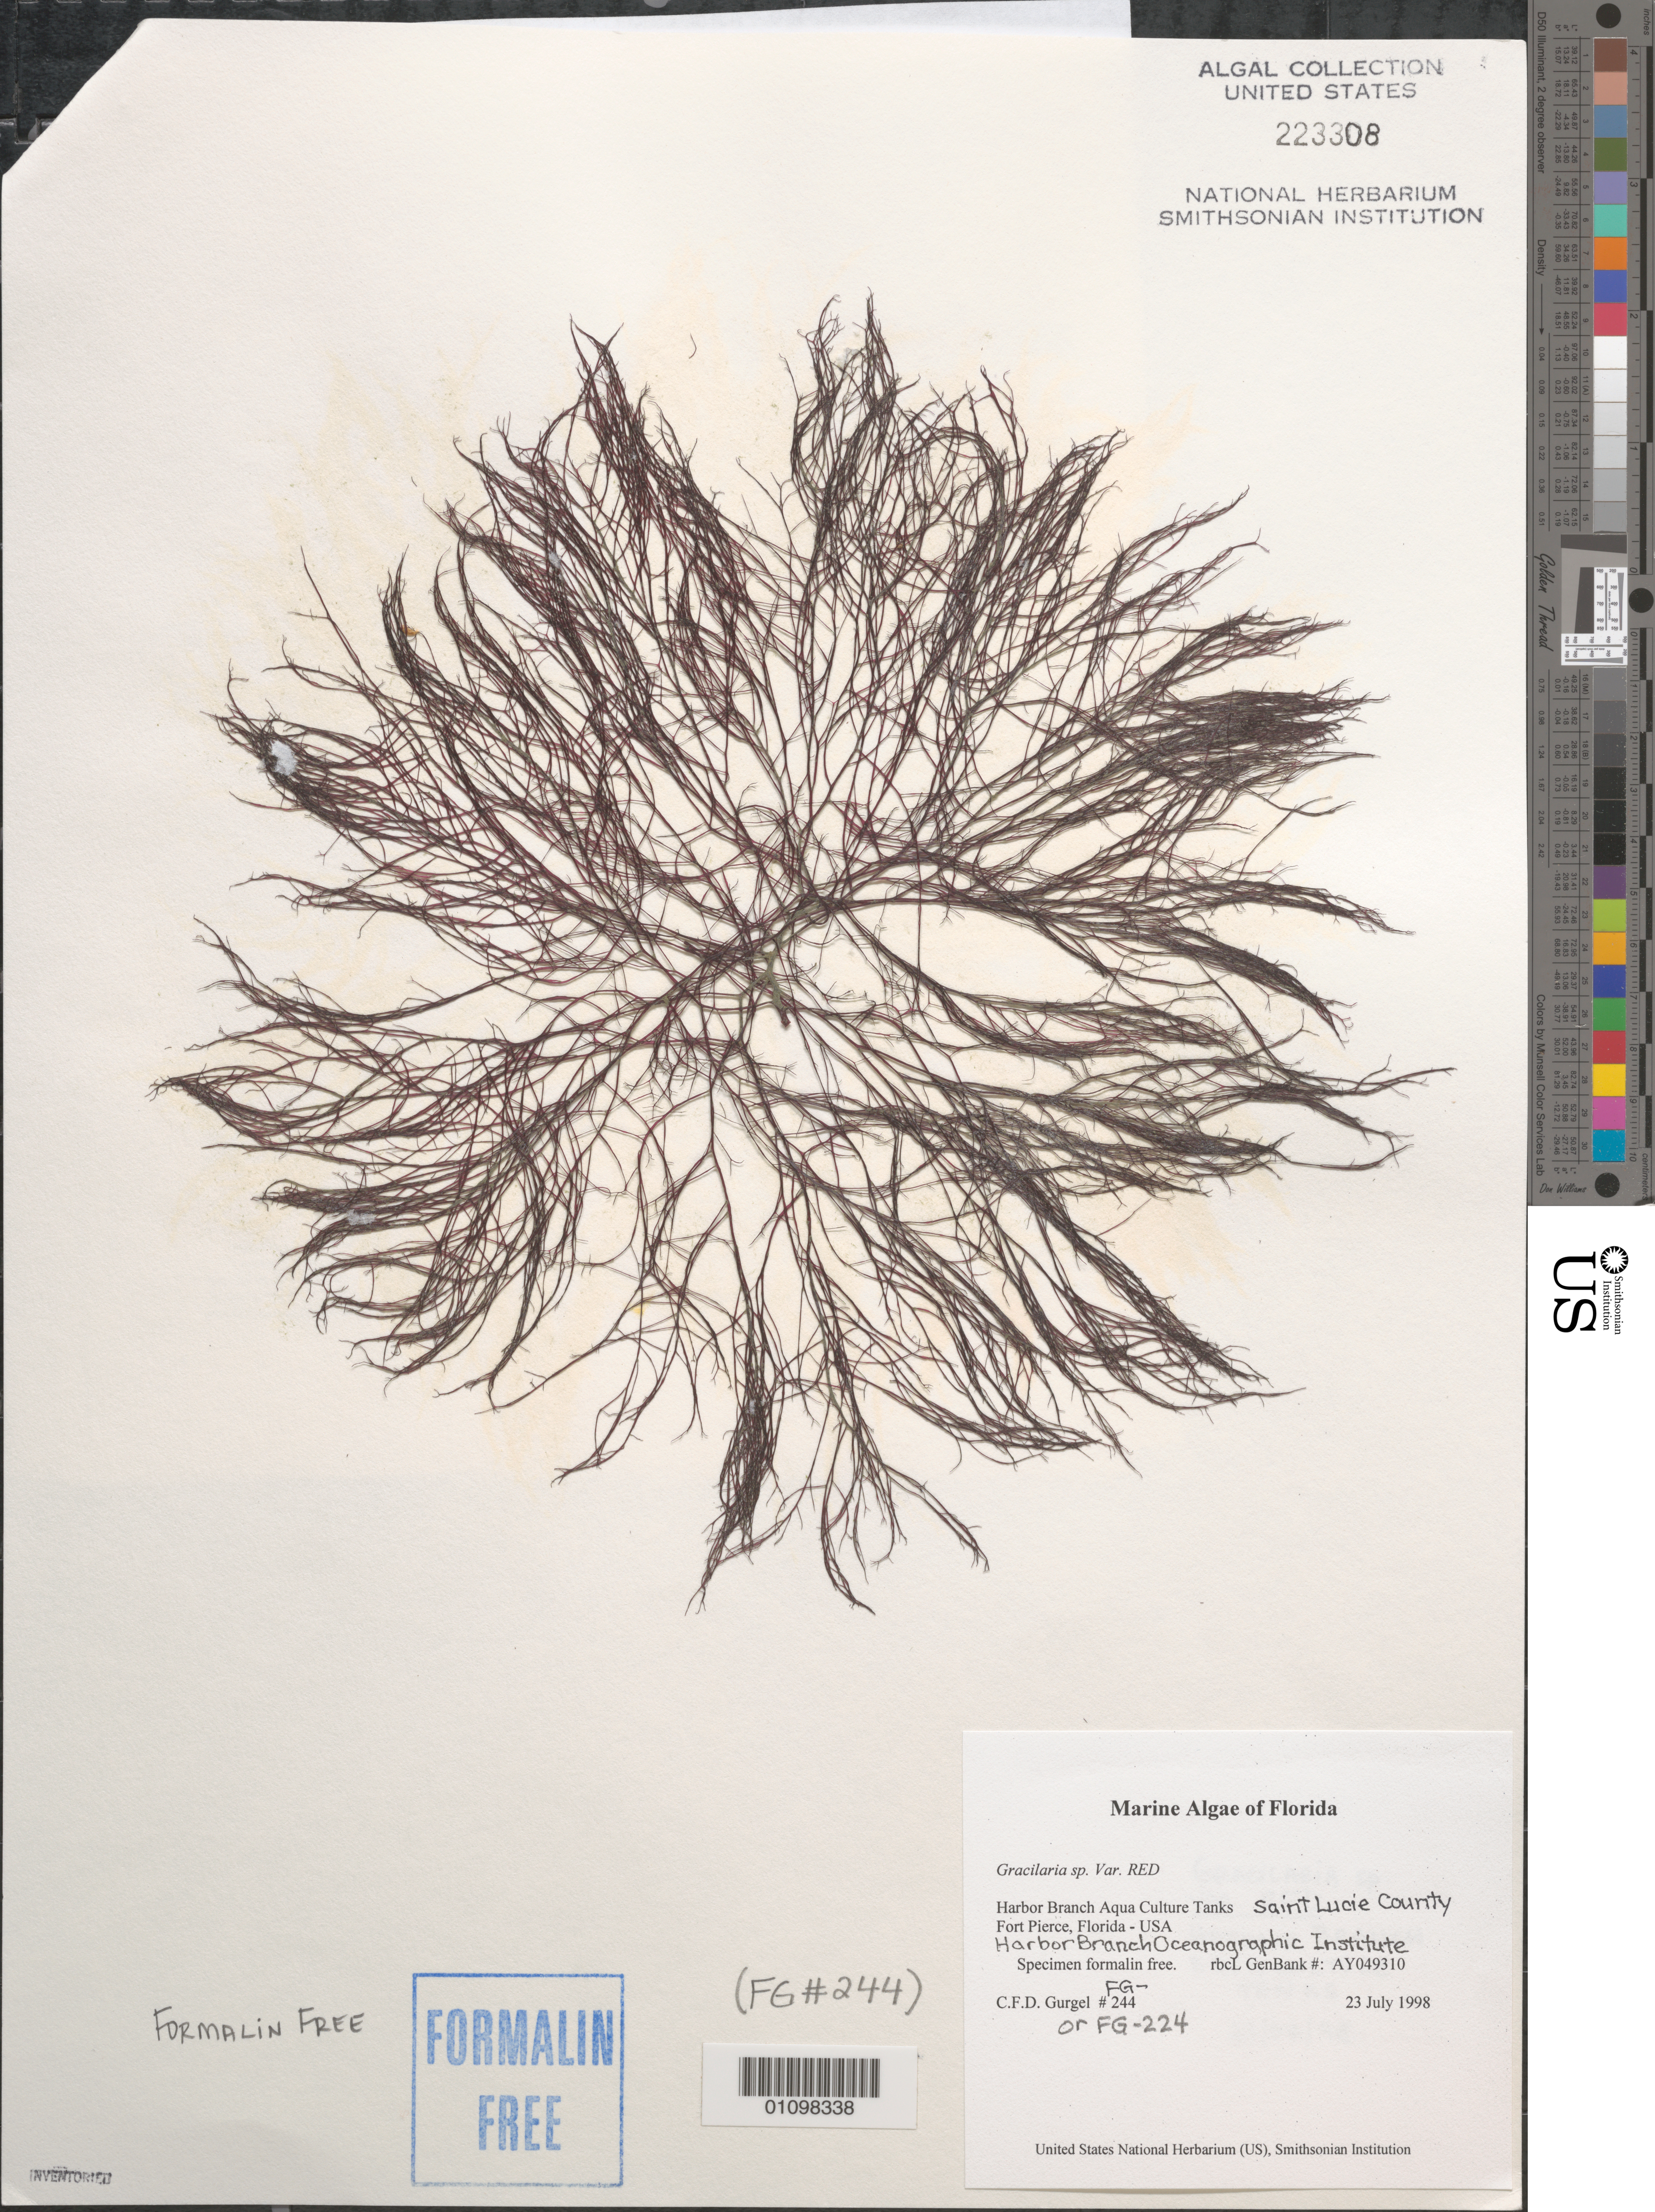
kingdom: Plantae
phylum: Rhodophyta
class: Florideophyceae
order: Gracilariales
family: Gracilariaceae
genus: Gracilaria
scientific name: Gracilaria sp.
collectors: C. Gurgel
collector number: FG-224 or FG-244 & rbcL GenBank AY049310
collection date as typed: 23 Jul 1998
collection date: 1998-07-23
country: United States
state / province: Florida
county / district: Saint Lucie County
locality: Harbor Branch Aqua Culture tanks, Harbor Branch Oceanographic Institute, Fort Pierce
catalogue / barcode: US 223308